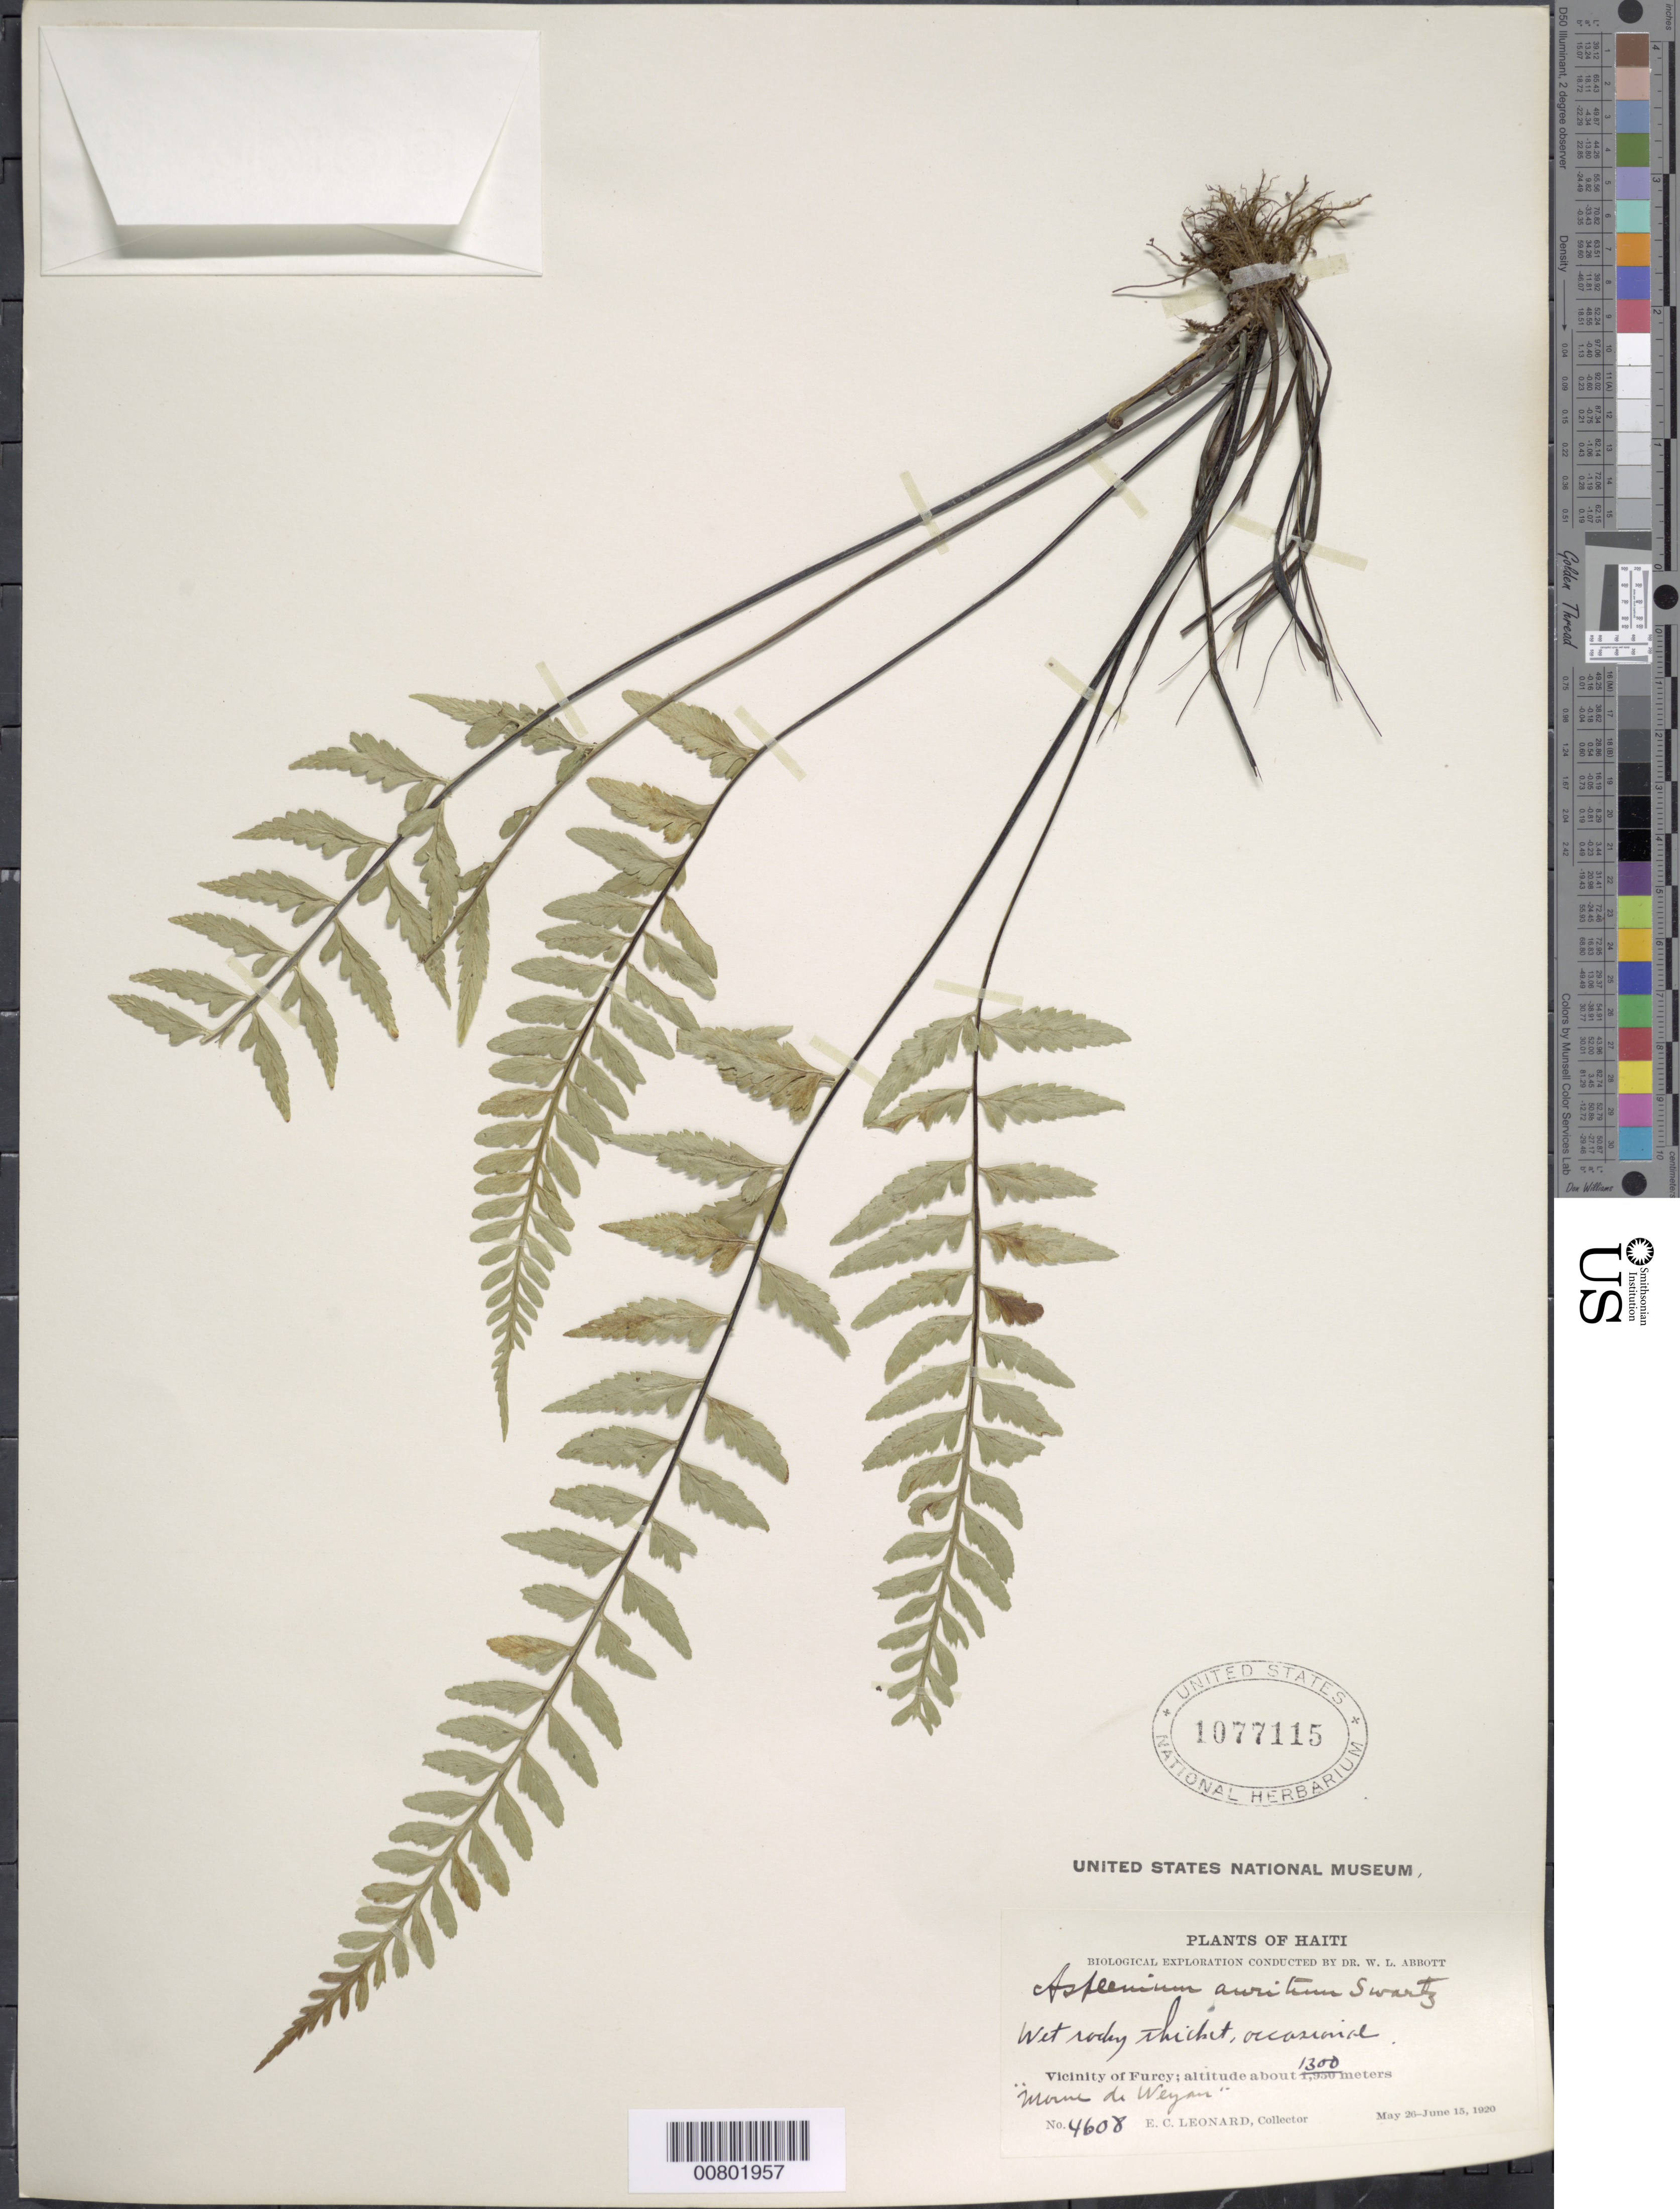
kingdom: Plantae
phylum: Tracheophyta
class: Polypodiopsida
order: Polypodiales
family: Aspleniaceae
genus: Asplenium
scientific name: Asplenium auritum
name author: Sw.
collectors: E. C. Leonard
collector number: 4608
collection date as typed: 26 May 1920 to 15 Jun 1920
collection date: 1920-05-26/1920-06-15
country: Haiti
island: Hispaniola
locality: Furcy vicinity, Morne de Weyan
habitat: Wet rocky thicket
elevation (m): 1300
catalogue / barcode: US 1077115